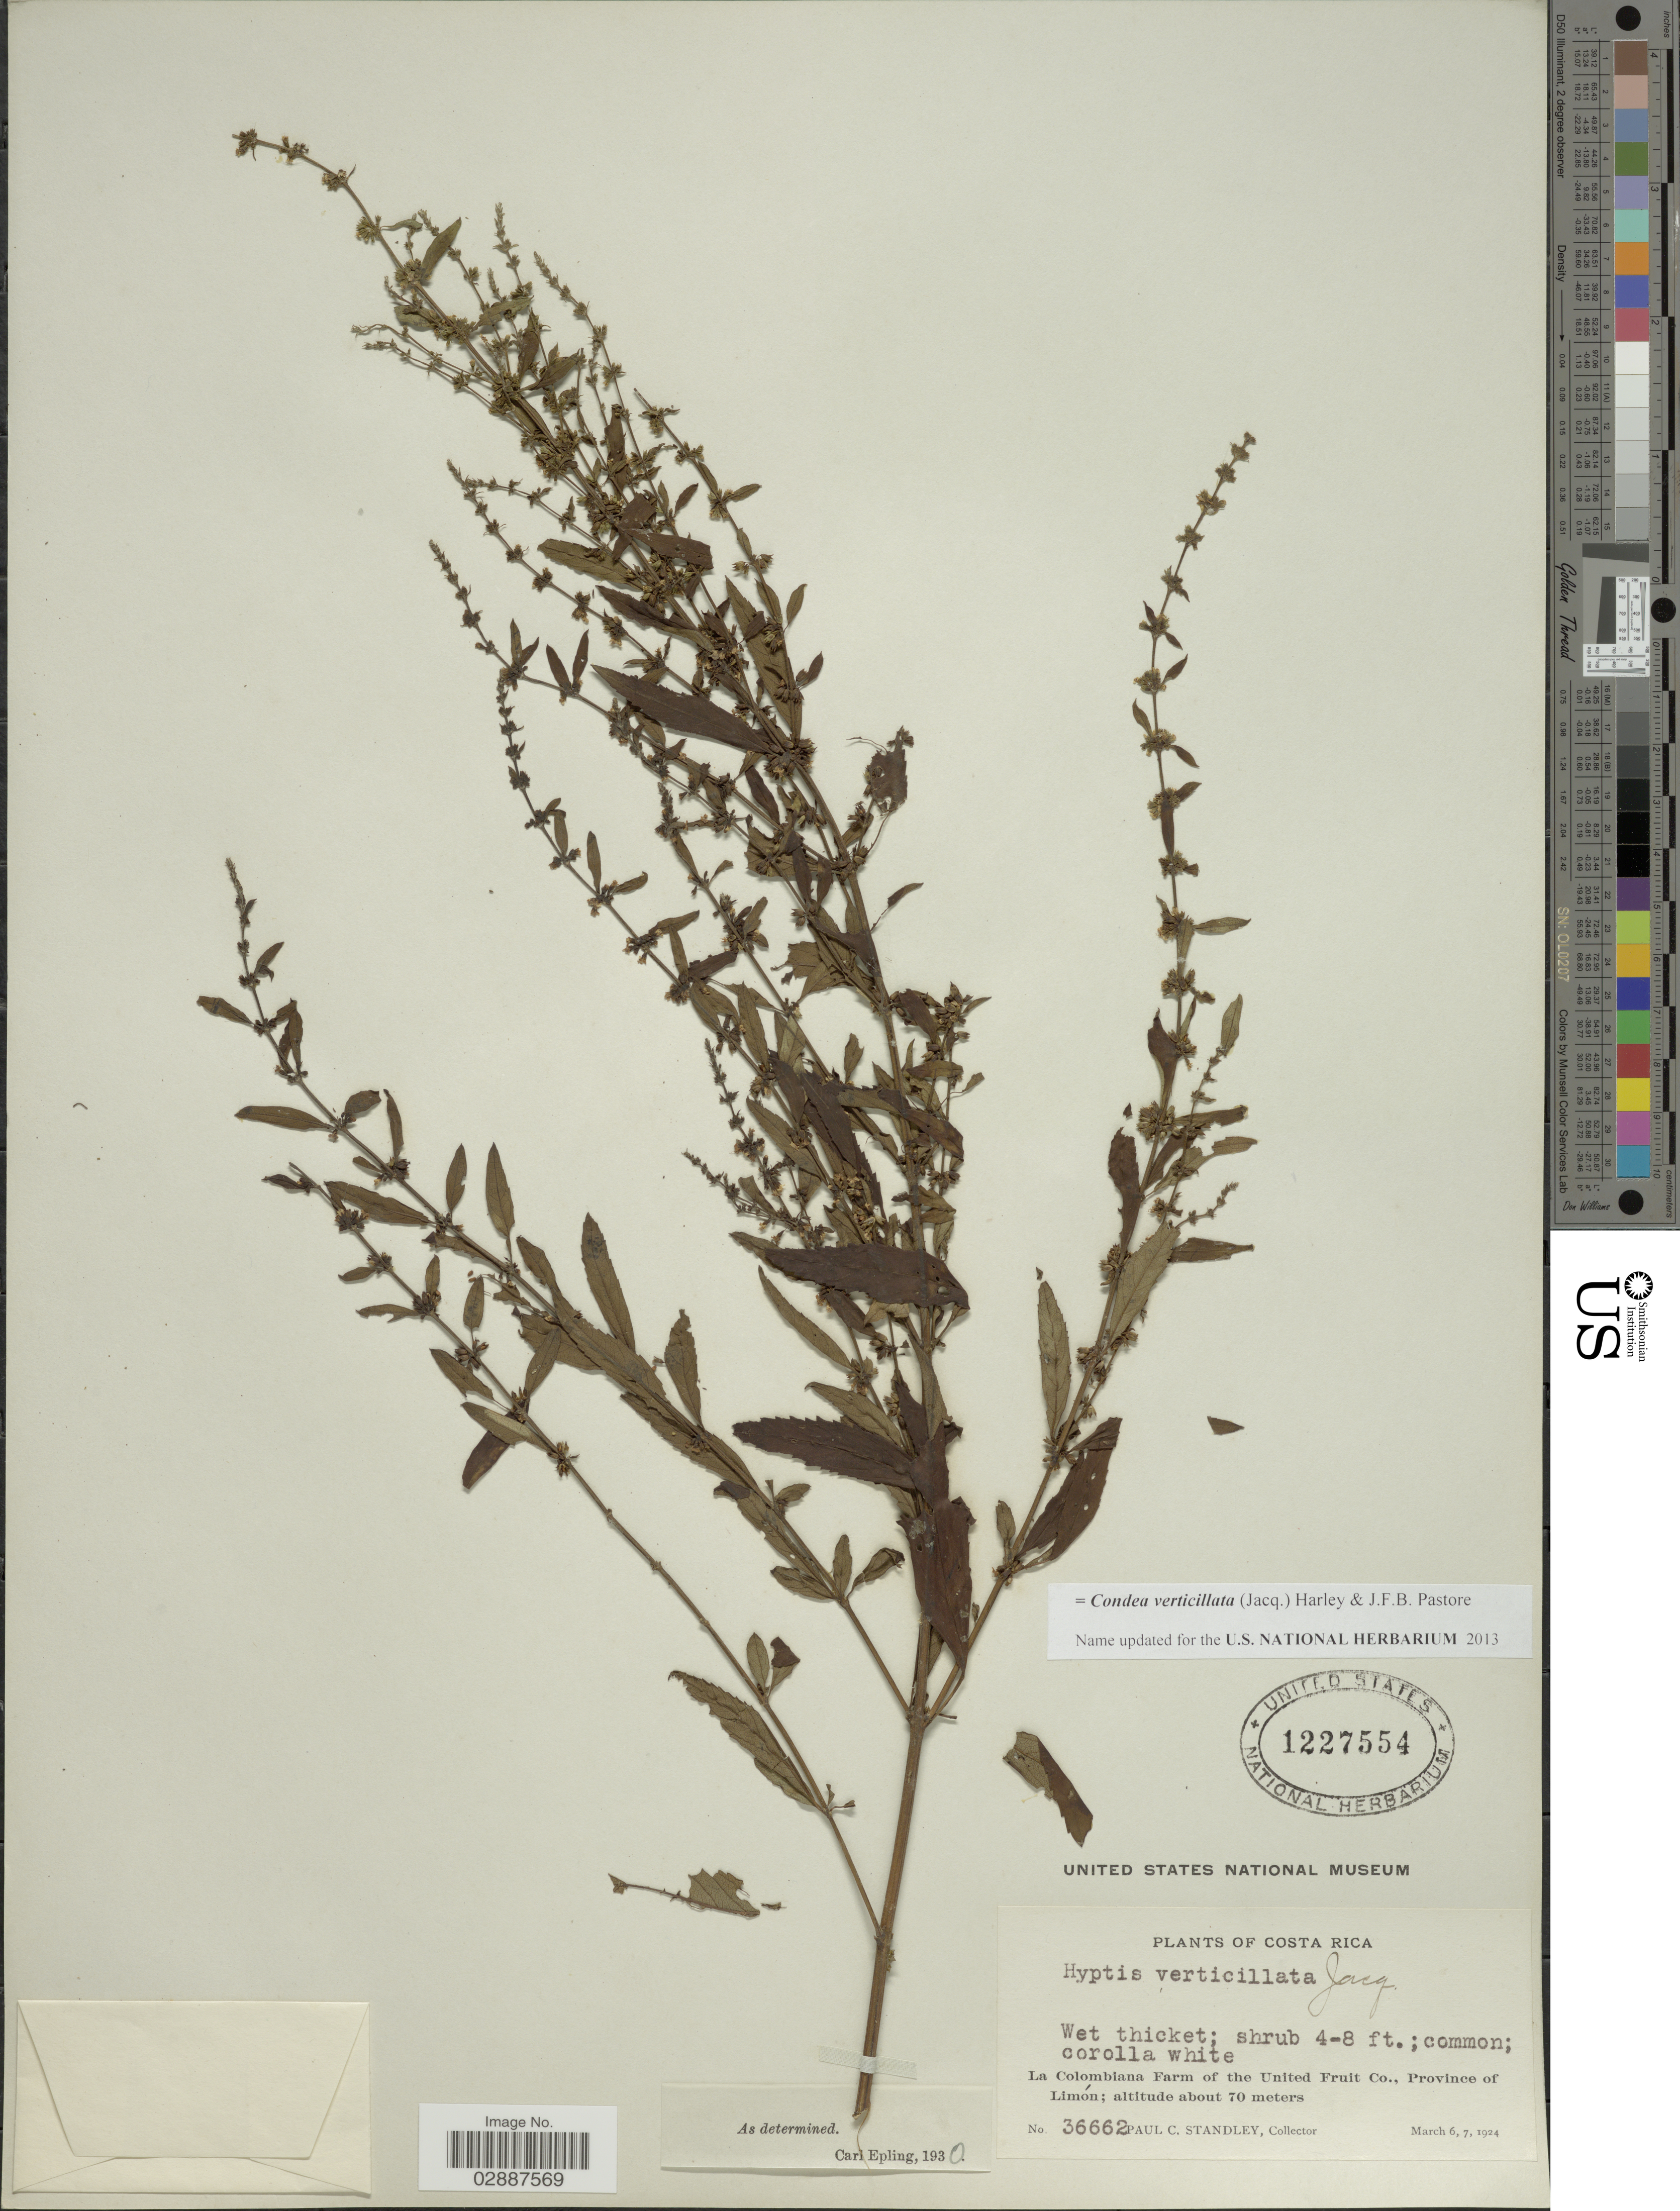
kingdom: Plantae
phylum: Tracheophyta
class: Magnoliopsida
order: Lamiales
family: Lamiaceae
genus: Condea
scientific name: Condea verticillata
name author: (Jacq.) Harley & J.F.B. Pastore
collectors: P. C. Standley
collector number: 36662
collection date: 1924-03-06/1924-03-07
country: Costa Rica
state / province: Limón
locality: La Colombiana Farm of the United Fruit Co.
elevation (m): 70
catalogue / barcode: US 1227554